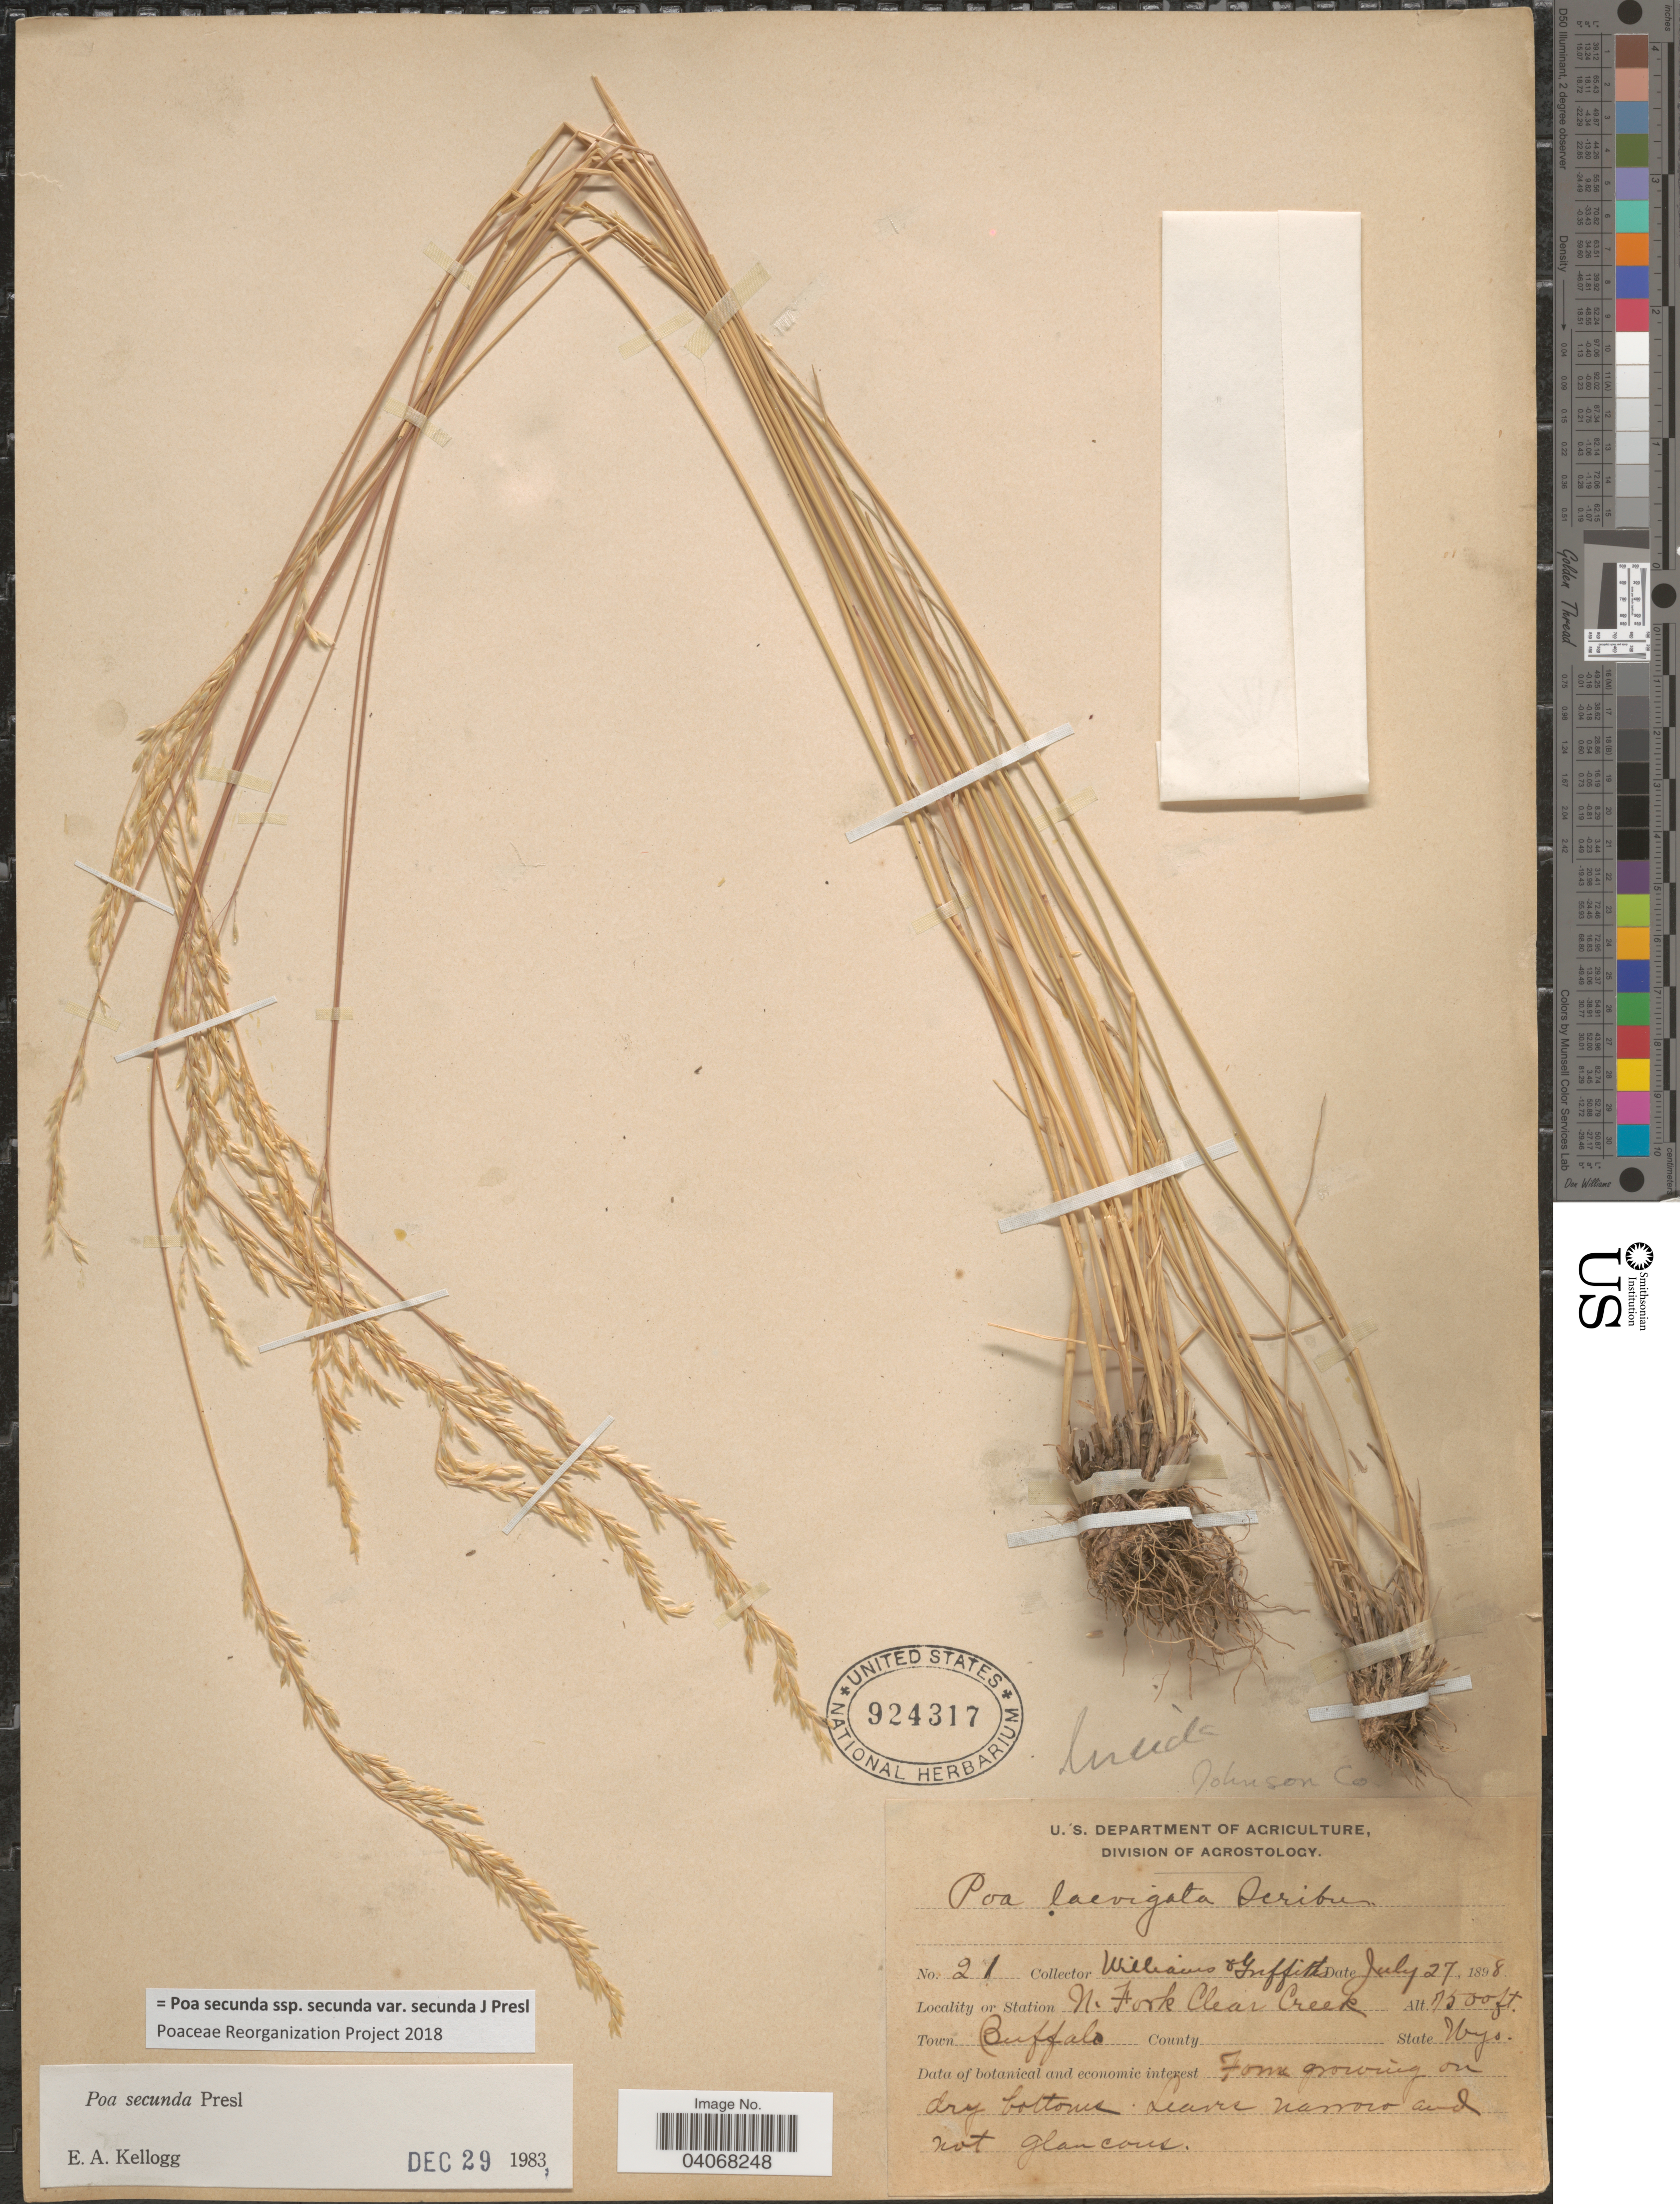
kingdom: Plantae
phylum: Tracheophyta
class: Liliopsida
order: Poales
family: Poaceae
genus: Poa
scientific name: Poa secunda subsp. secunda var. secunda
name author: J. Presl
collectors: -- Williams & -- Griffiths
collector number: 21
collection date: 1898-07-27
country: United States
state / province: Wyoming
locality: N. Fork Clear Creek. Town Buffalo. Johnson Co.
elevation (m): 2286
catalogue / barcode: US 924317